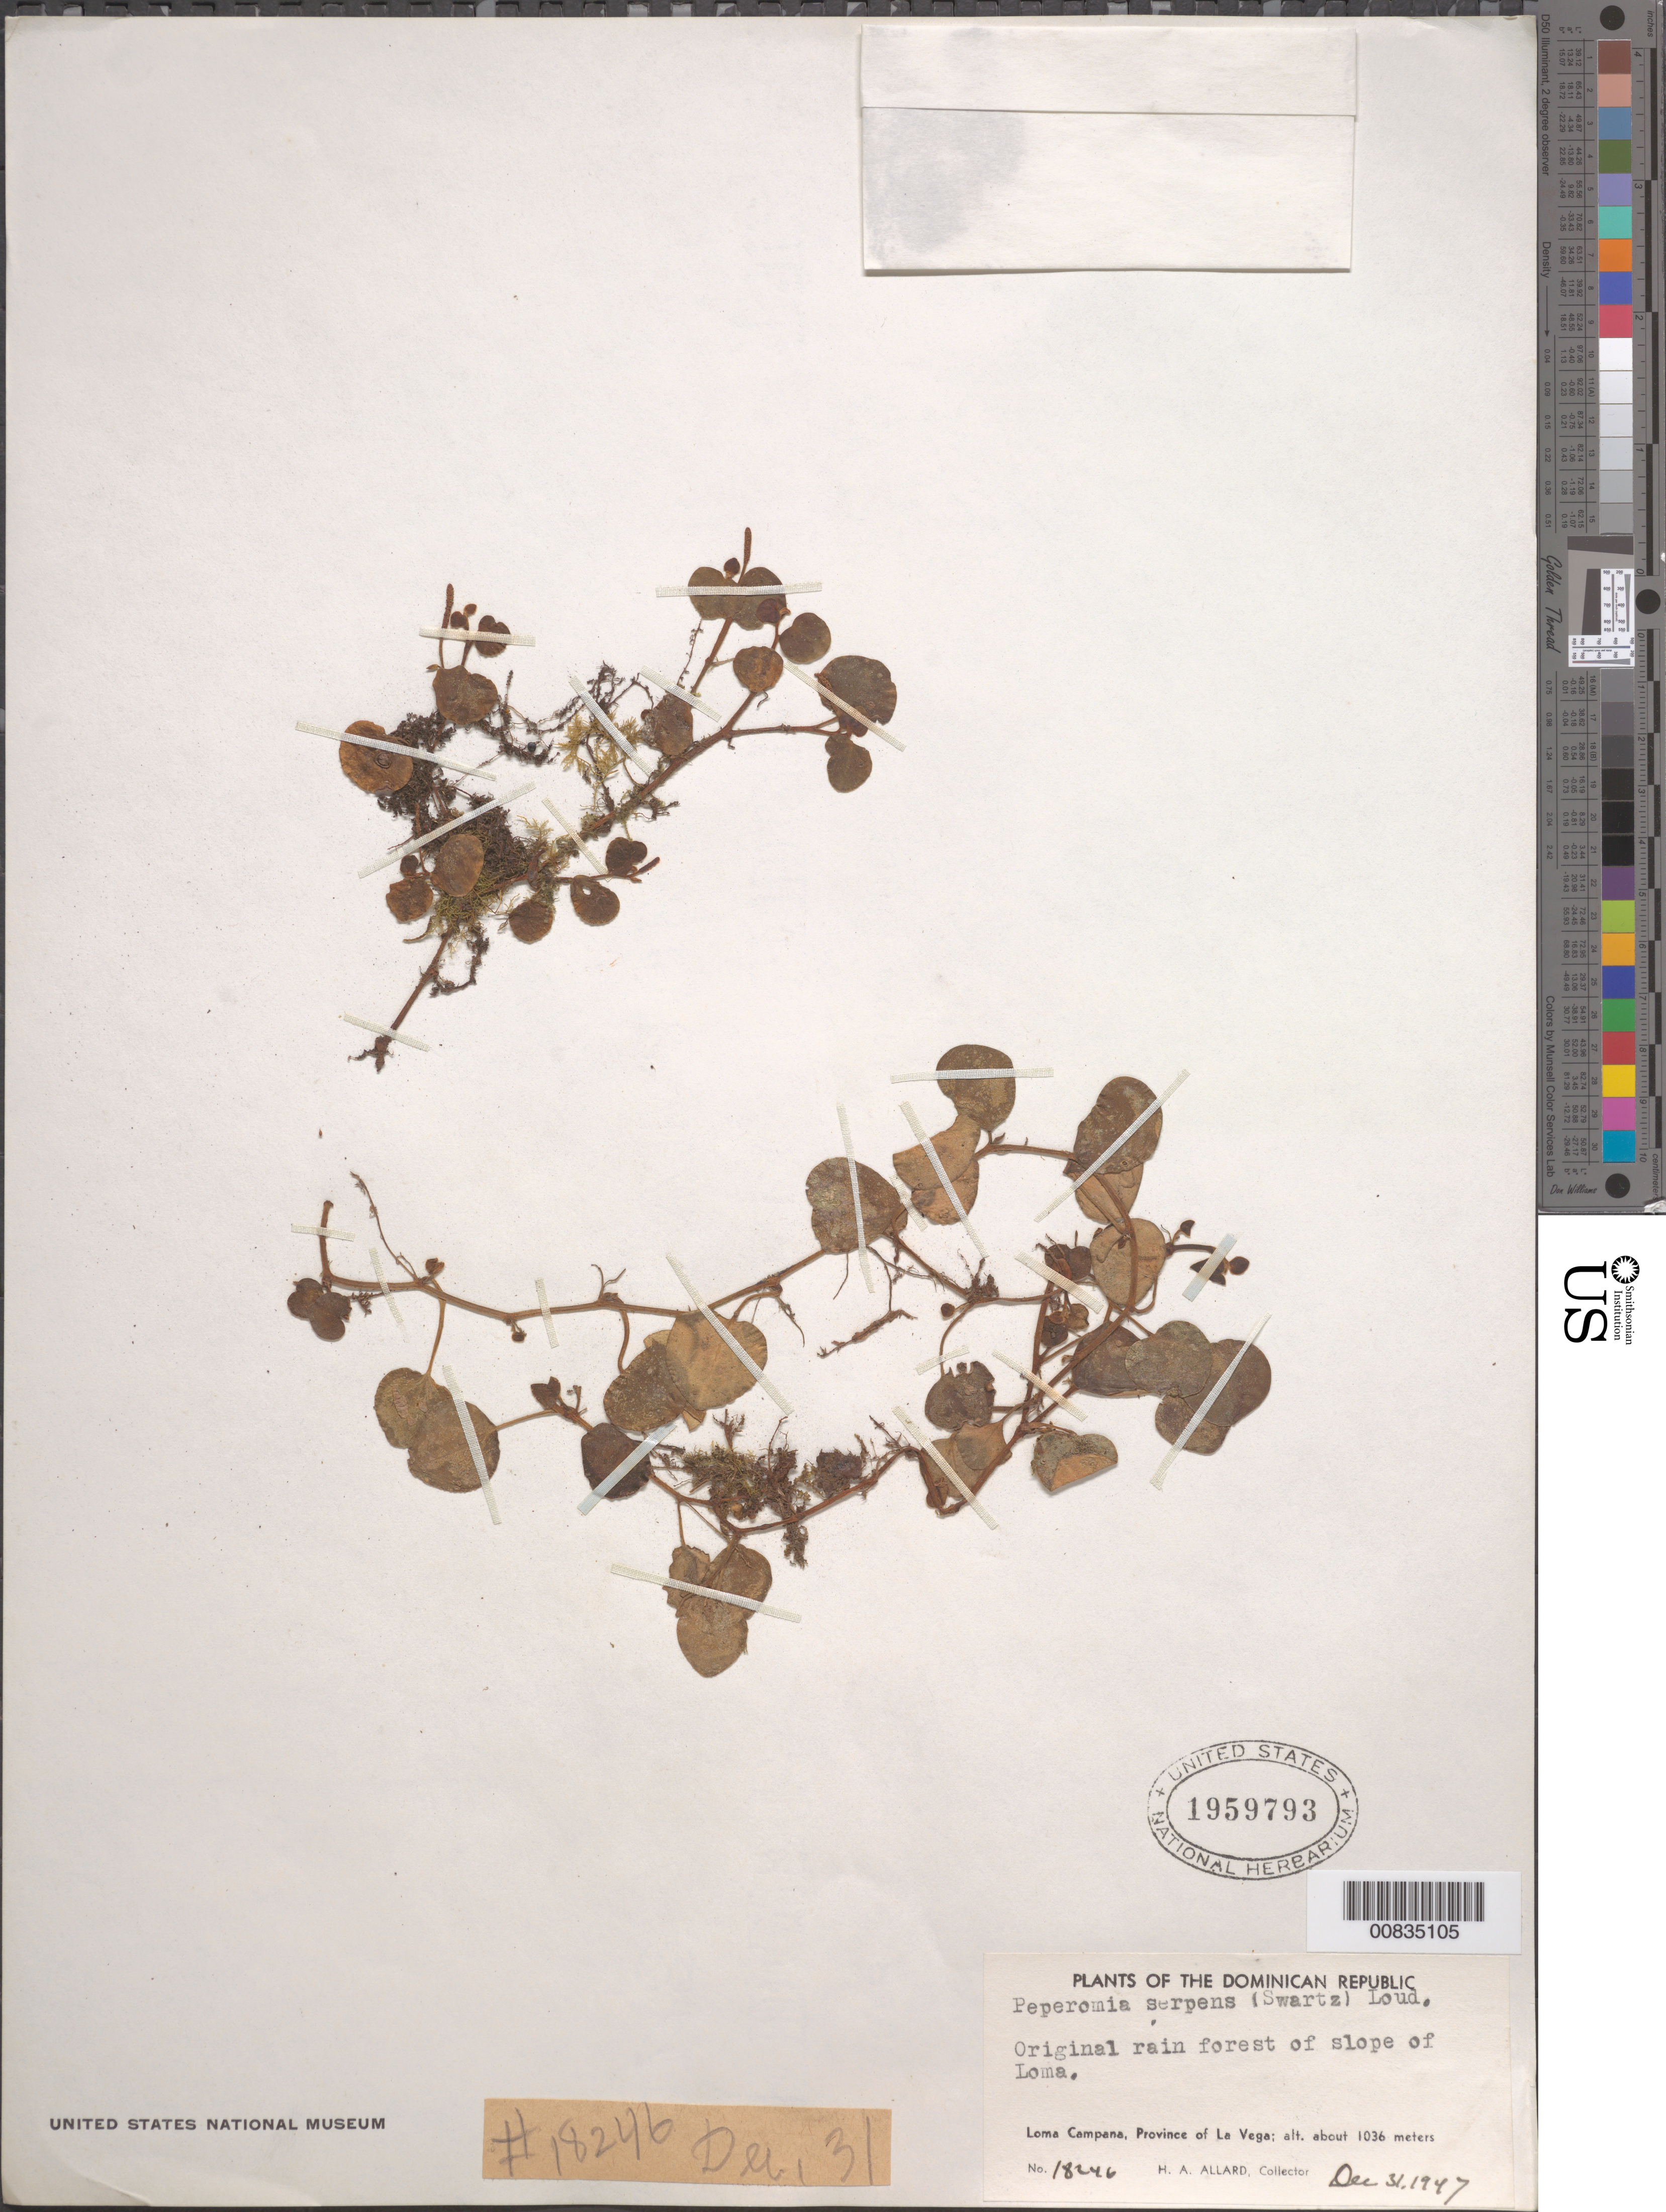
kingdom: Plantae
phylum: Tracheophyta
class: Magnoliopsida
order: Piperales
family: Piperaceae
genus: Peperomia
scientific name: Peperomia serpens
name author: (Sw.) Loudon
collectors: H. A. Allard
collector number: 18246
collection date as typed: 31 Dec 1947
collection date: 1947-12-31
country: Dominican Republic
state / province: La Vega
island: Hispaniola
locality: Loma Campana.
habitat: Original rain forest of slope of Loma.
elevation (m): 1036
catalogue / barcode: US 1959793